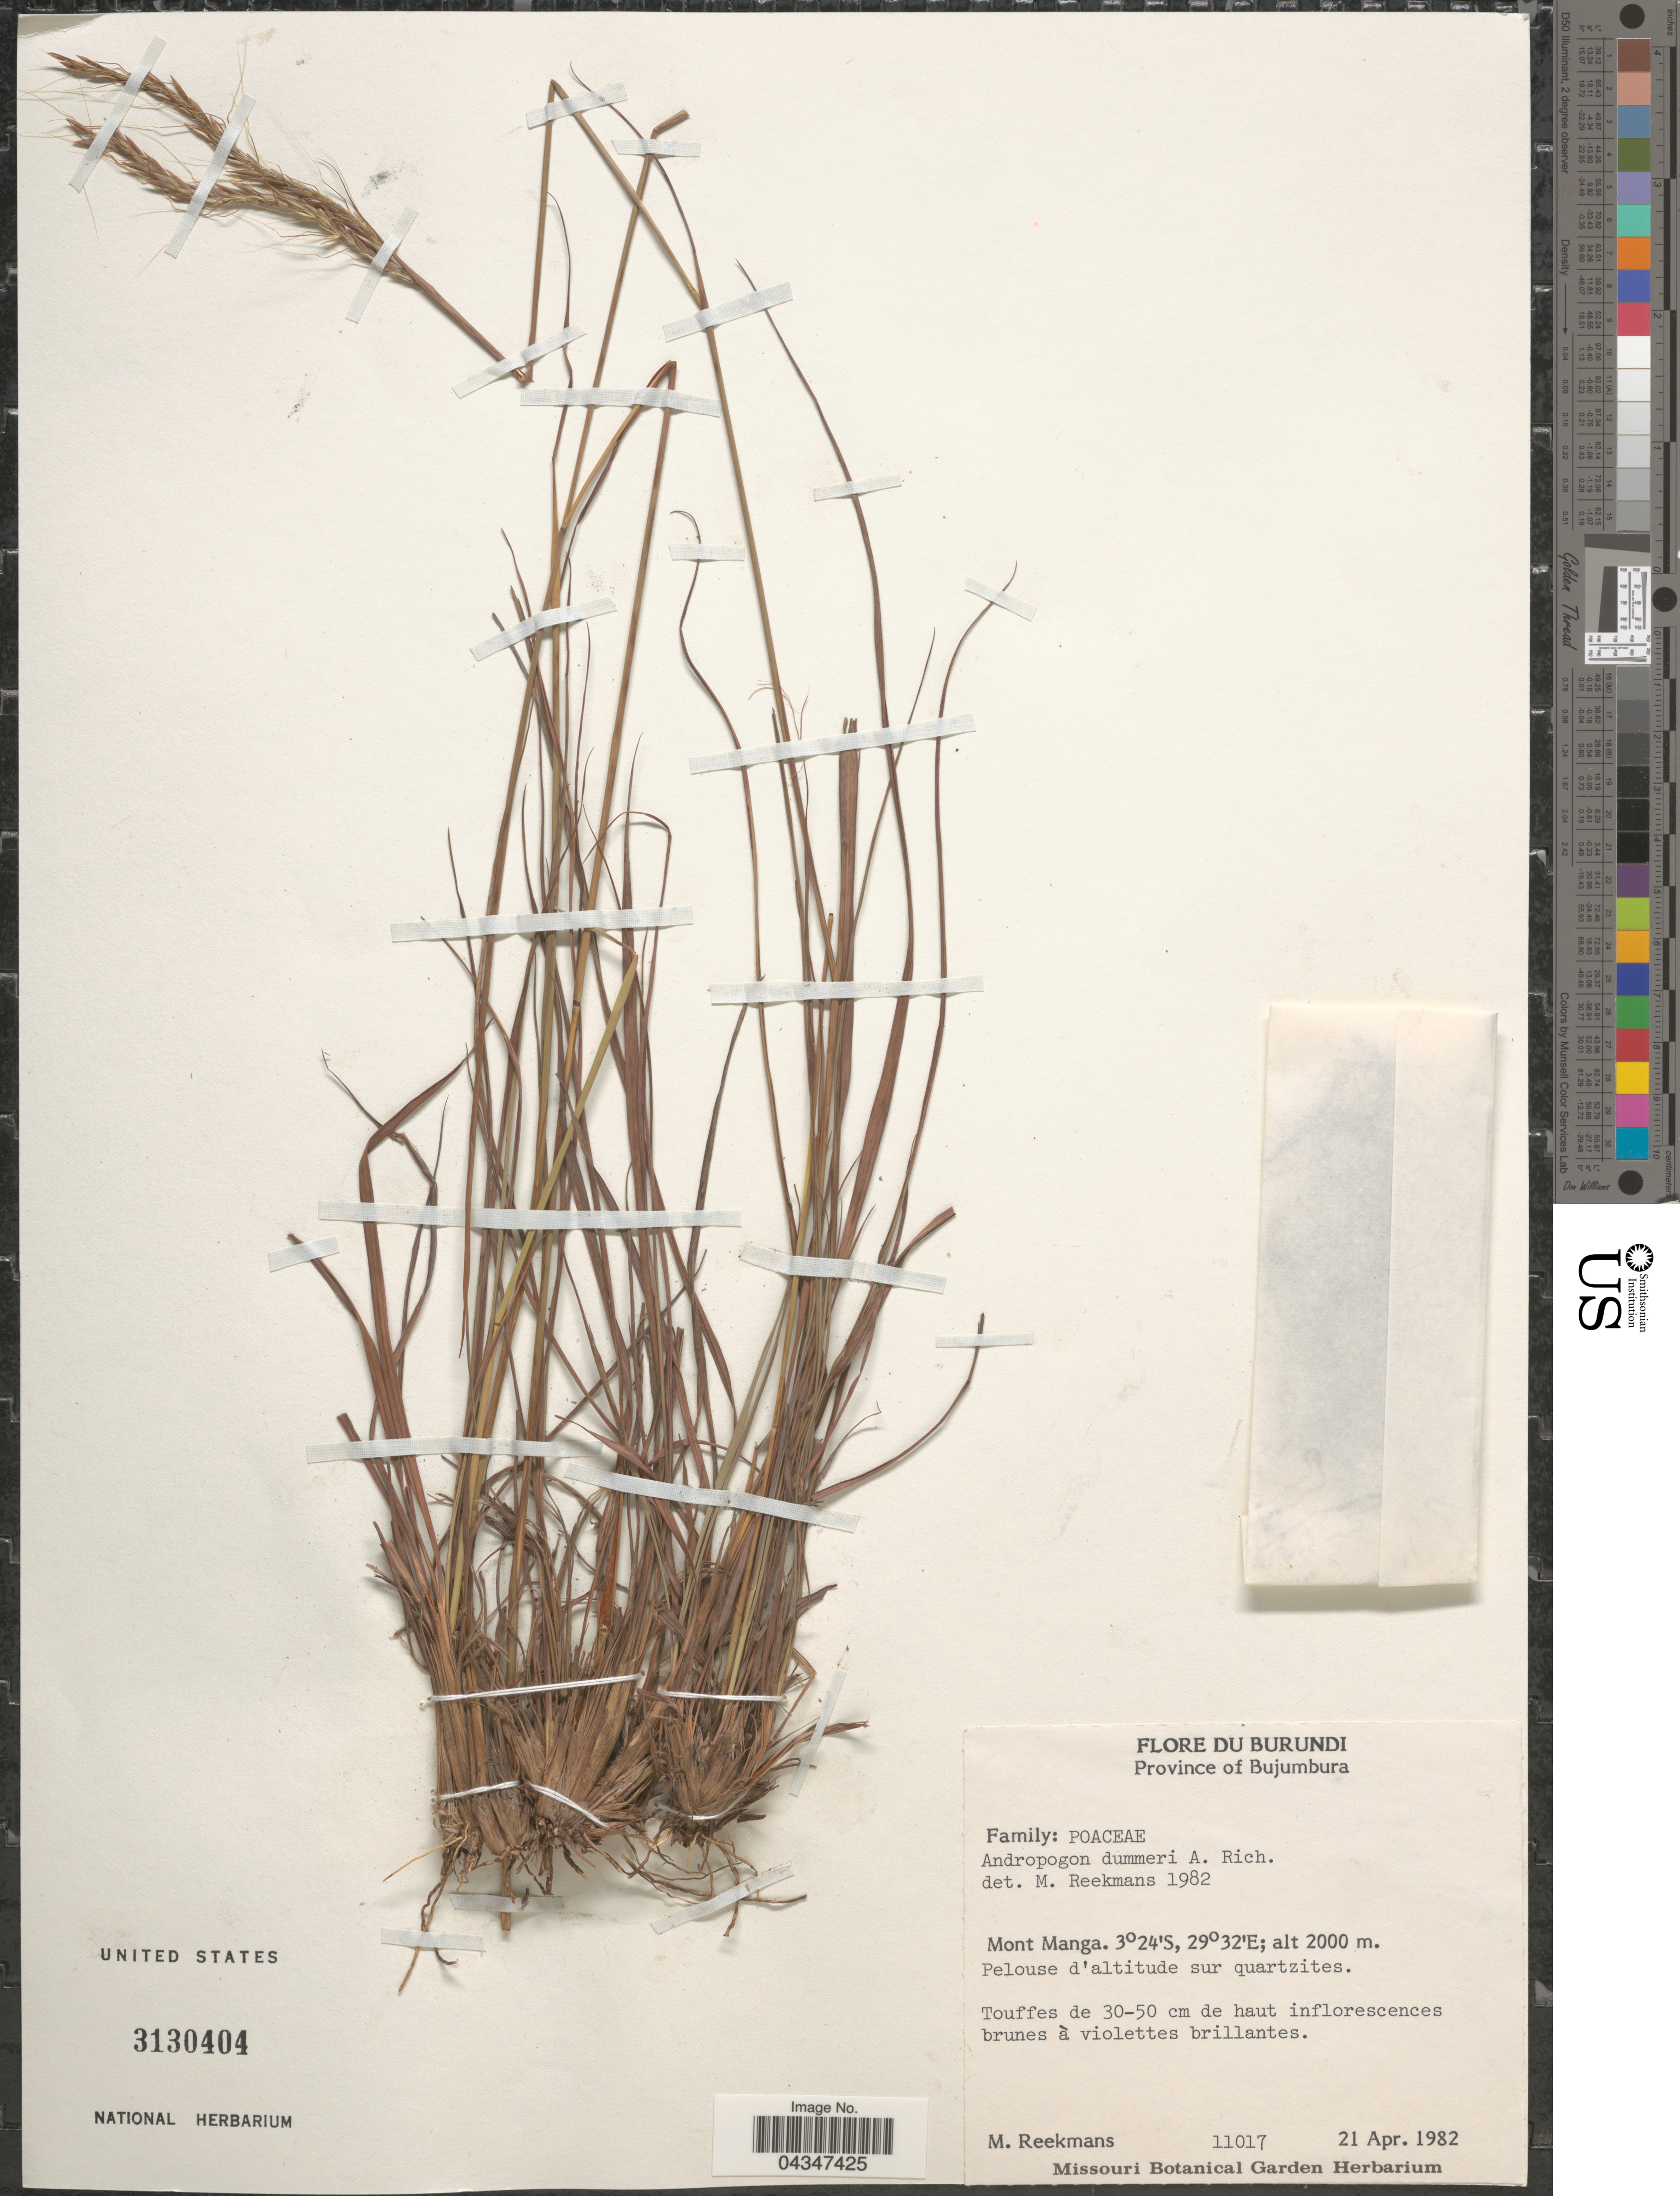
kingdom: Plantae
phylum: Tracheophyta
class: Liliopsida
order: Poales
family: Poaceae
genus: Andropogon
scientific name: Andropogon schirensis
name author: Hochst. ex A. Rich.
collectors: M. Reekmans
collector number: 11017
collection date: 1982-04-21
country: Burundi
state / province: Bujumura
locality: Province of Bujumbura. Mont Manga.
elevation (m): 2000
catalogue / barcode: US 3130404